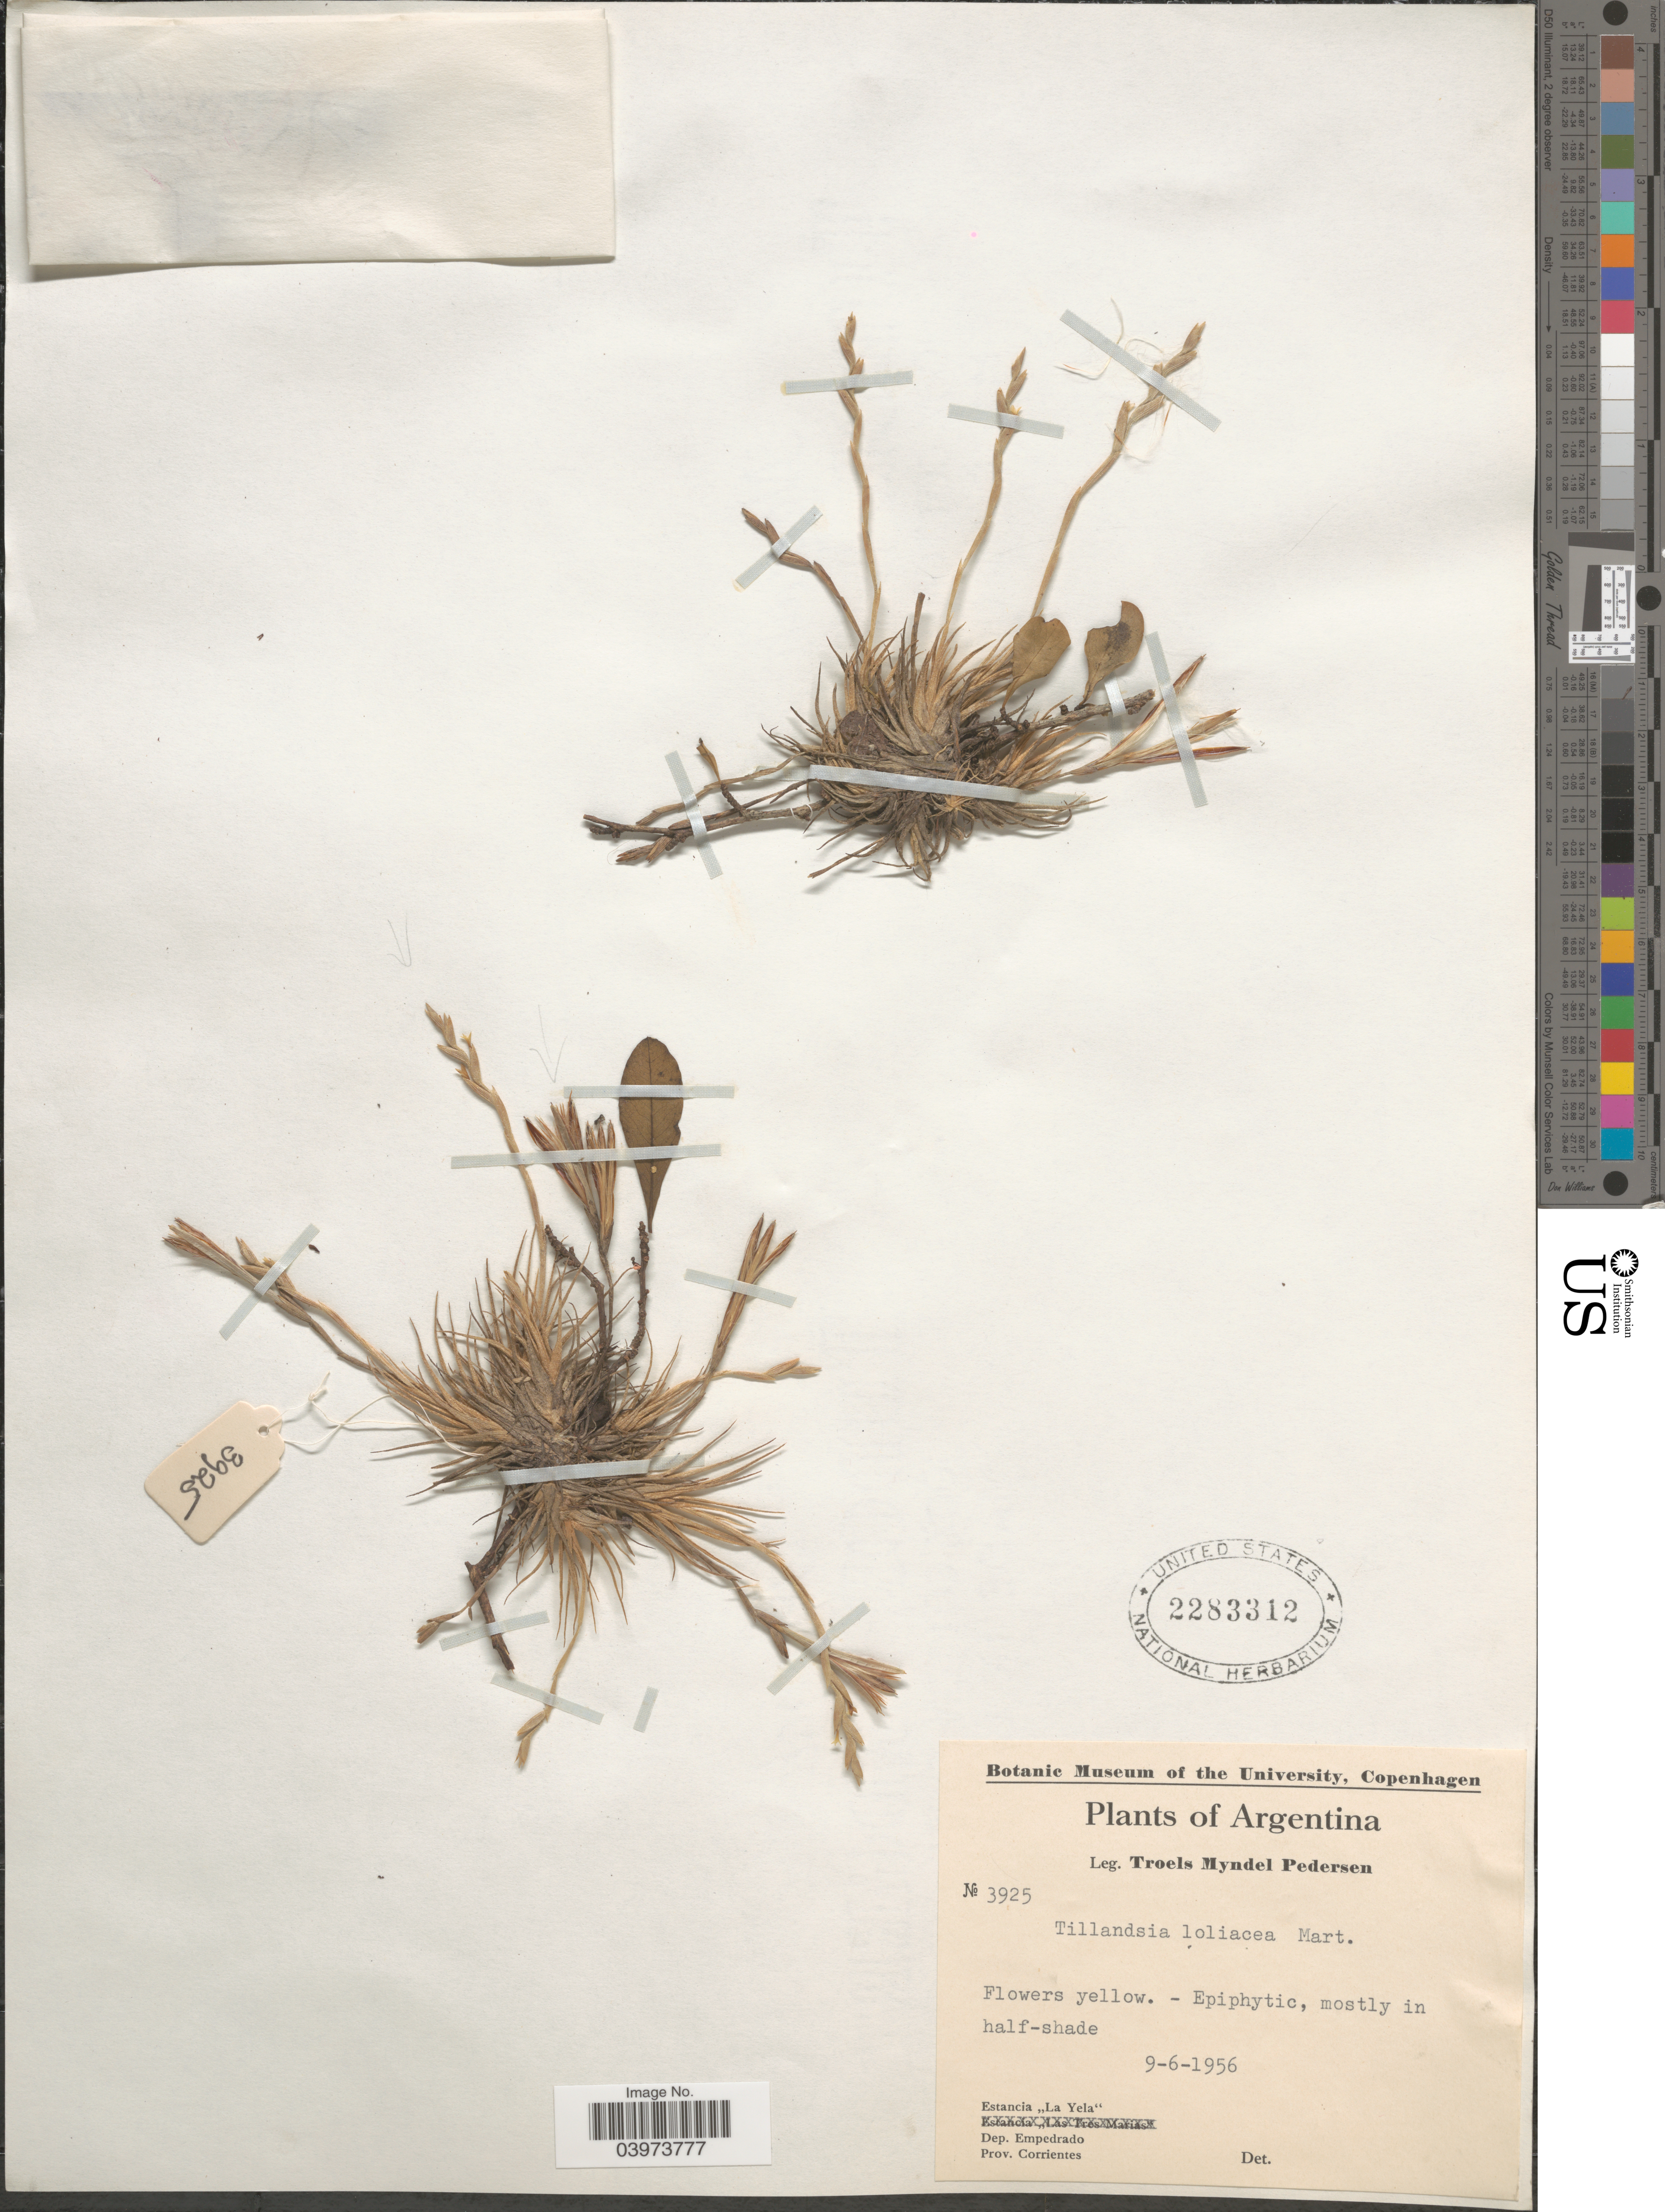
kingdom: Plantae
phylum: Tracheophyta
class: Liliopsida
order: Poales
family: Bromeliaceae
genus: Tillandsia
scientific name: Tillandsia loliacea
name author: Mart. ex Schult. f.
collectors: T. Pederson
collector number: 3925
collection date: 1956-06-09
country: Argentina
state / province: Corrientes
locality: Estancia "La Yela". Dep. Empedrado.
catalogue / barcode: US 2283312